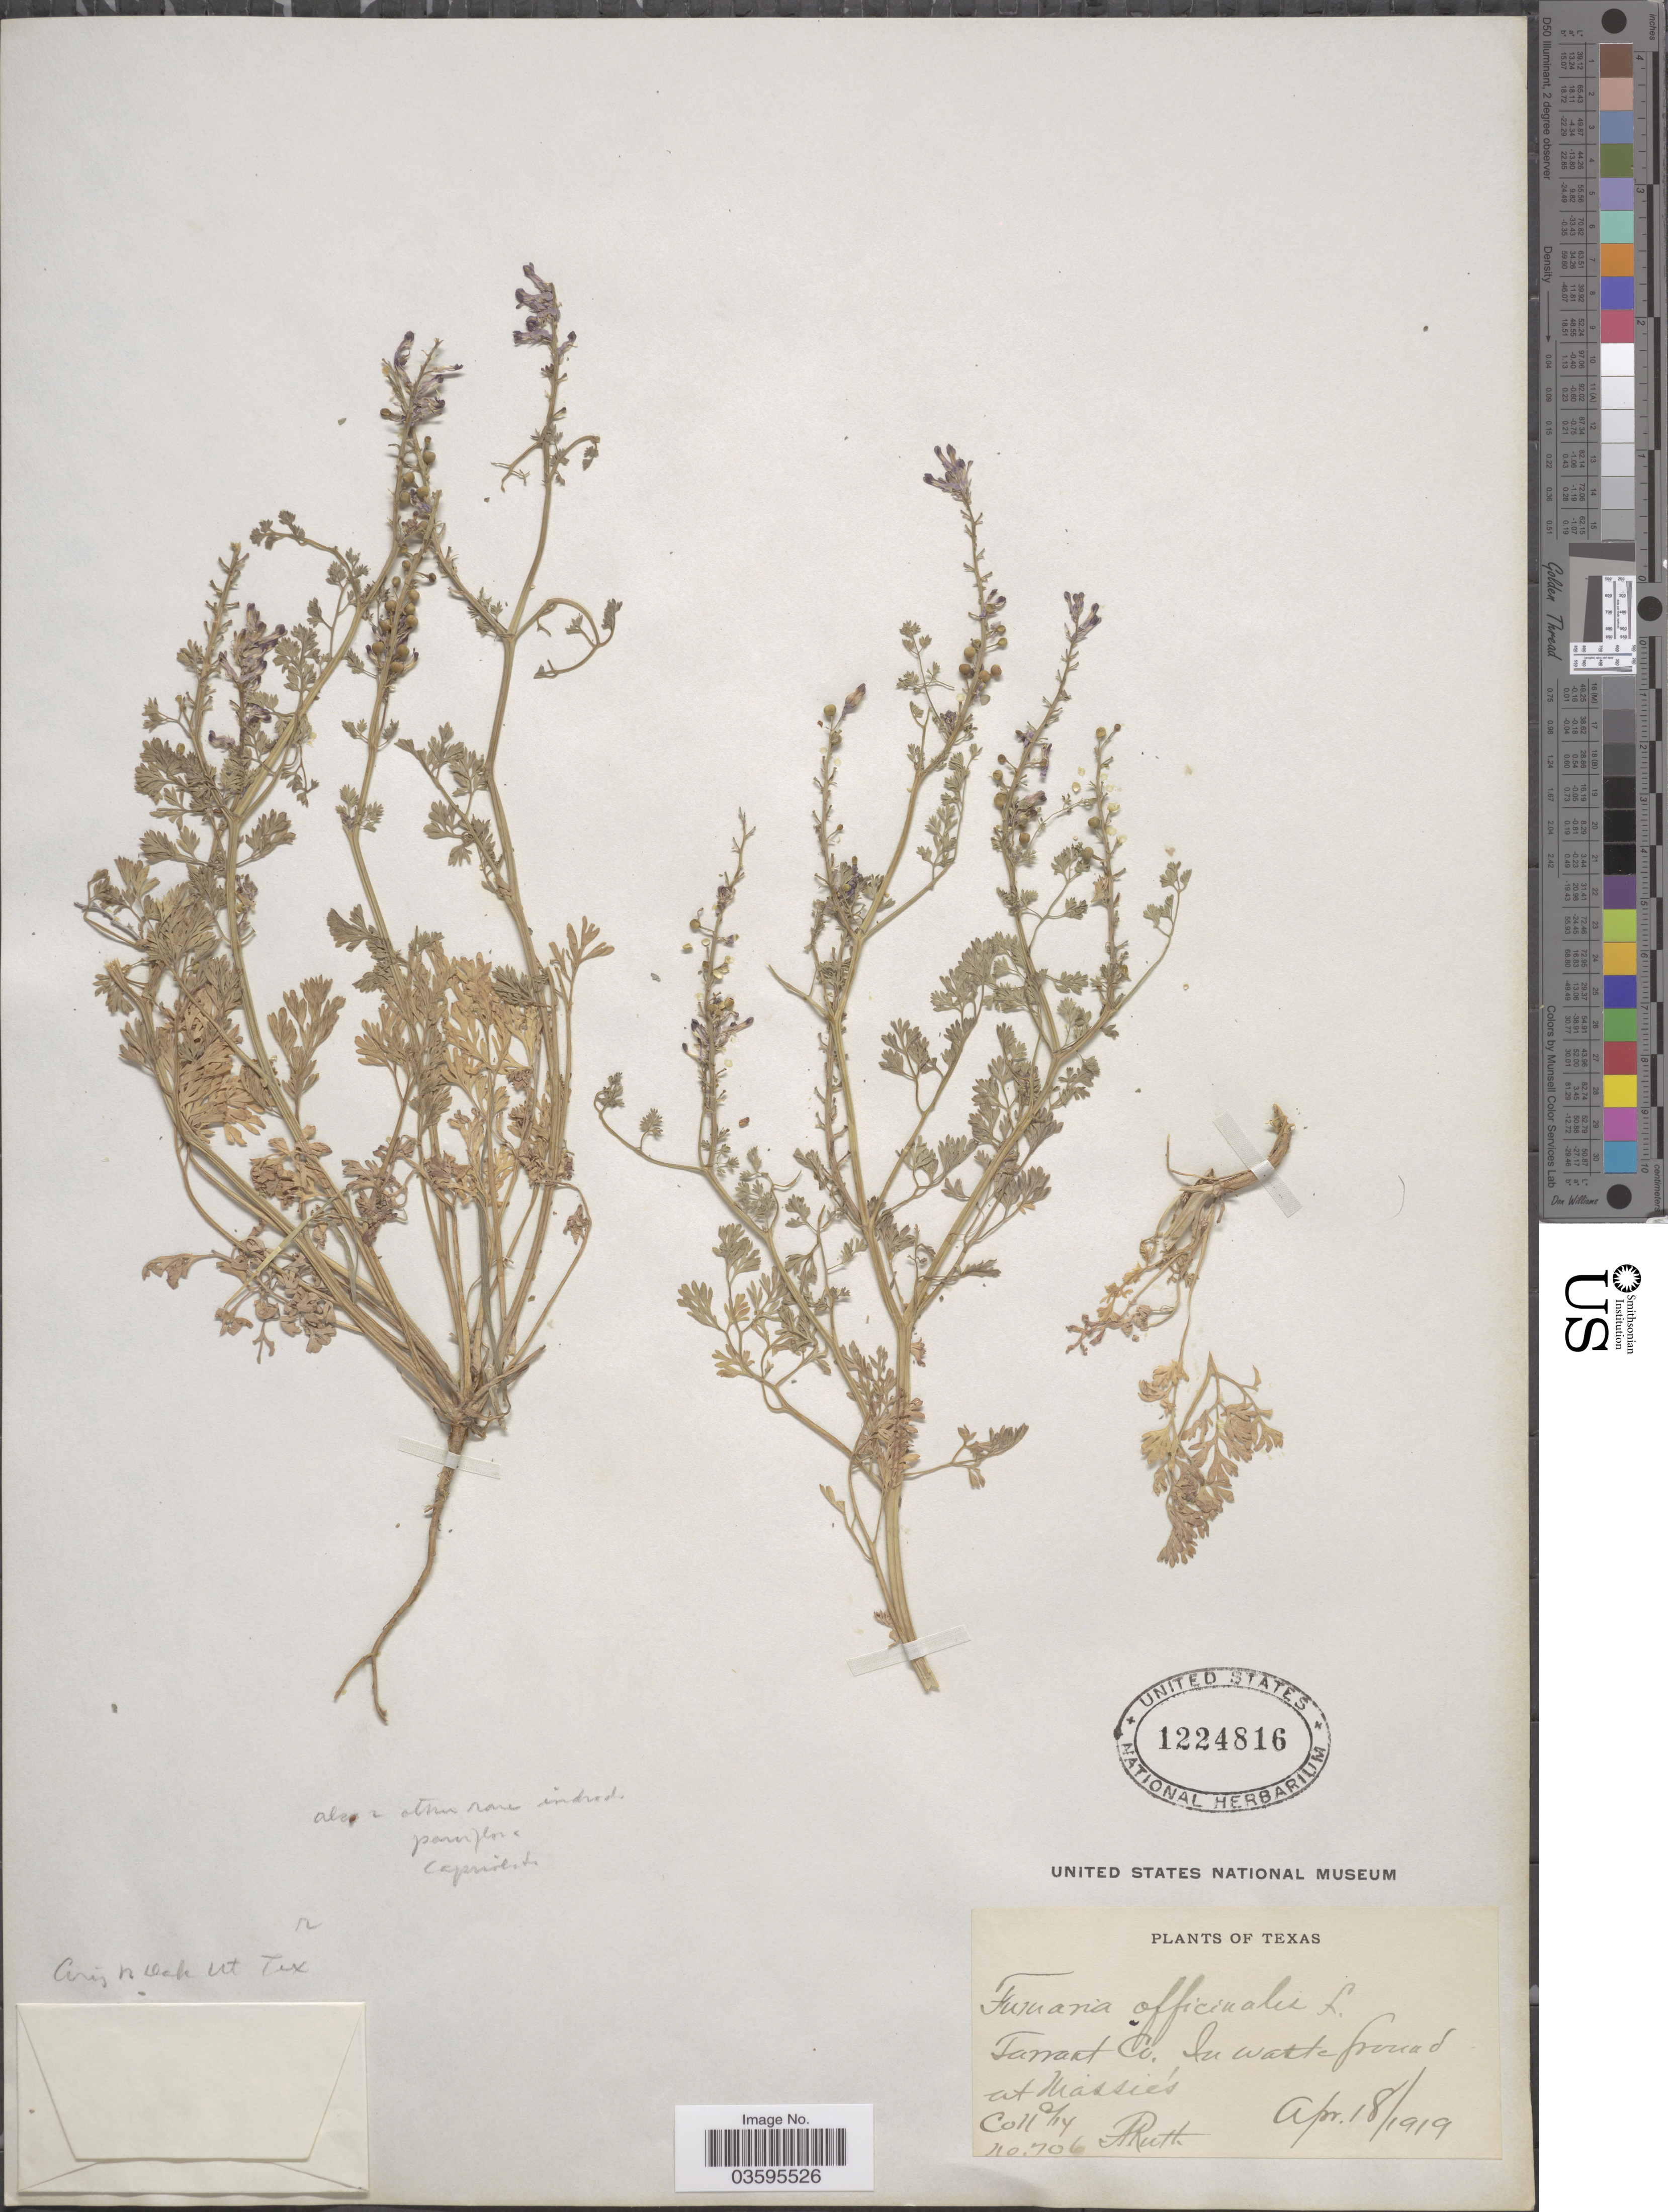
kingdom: Plantae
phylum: Tracheophyta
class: Magnoliopsida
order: Ranunculales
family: Papaveraceae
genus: Fumaria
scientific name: Fumaria officinalis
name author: L.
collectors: A. Ruth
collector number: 706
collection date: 1919-04-18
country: United States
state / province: Texas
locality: Tarrant Co. In waste ground at Massie's.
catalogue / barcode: US 1224816